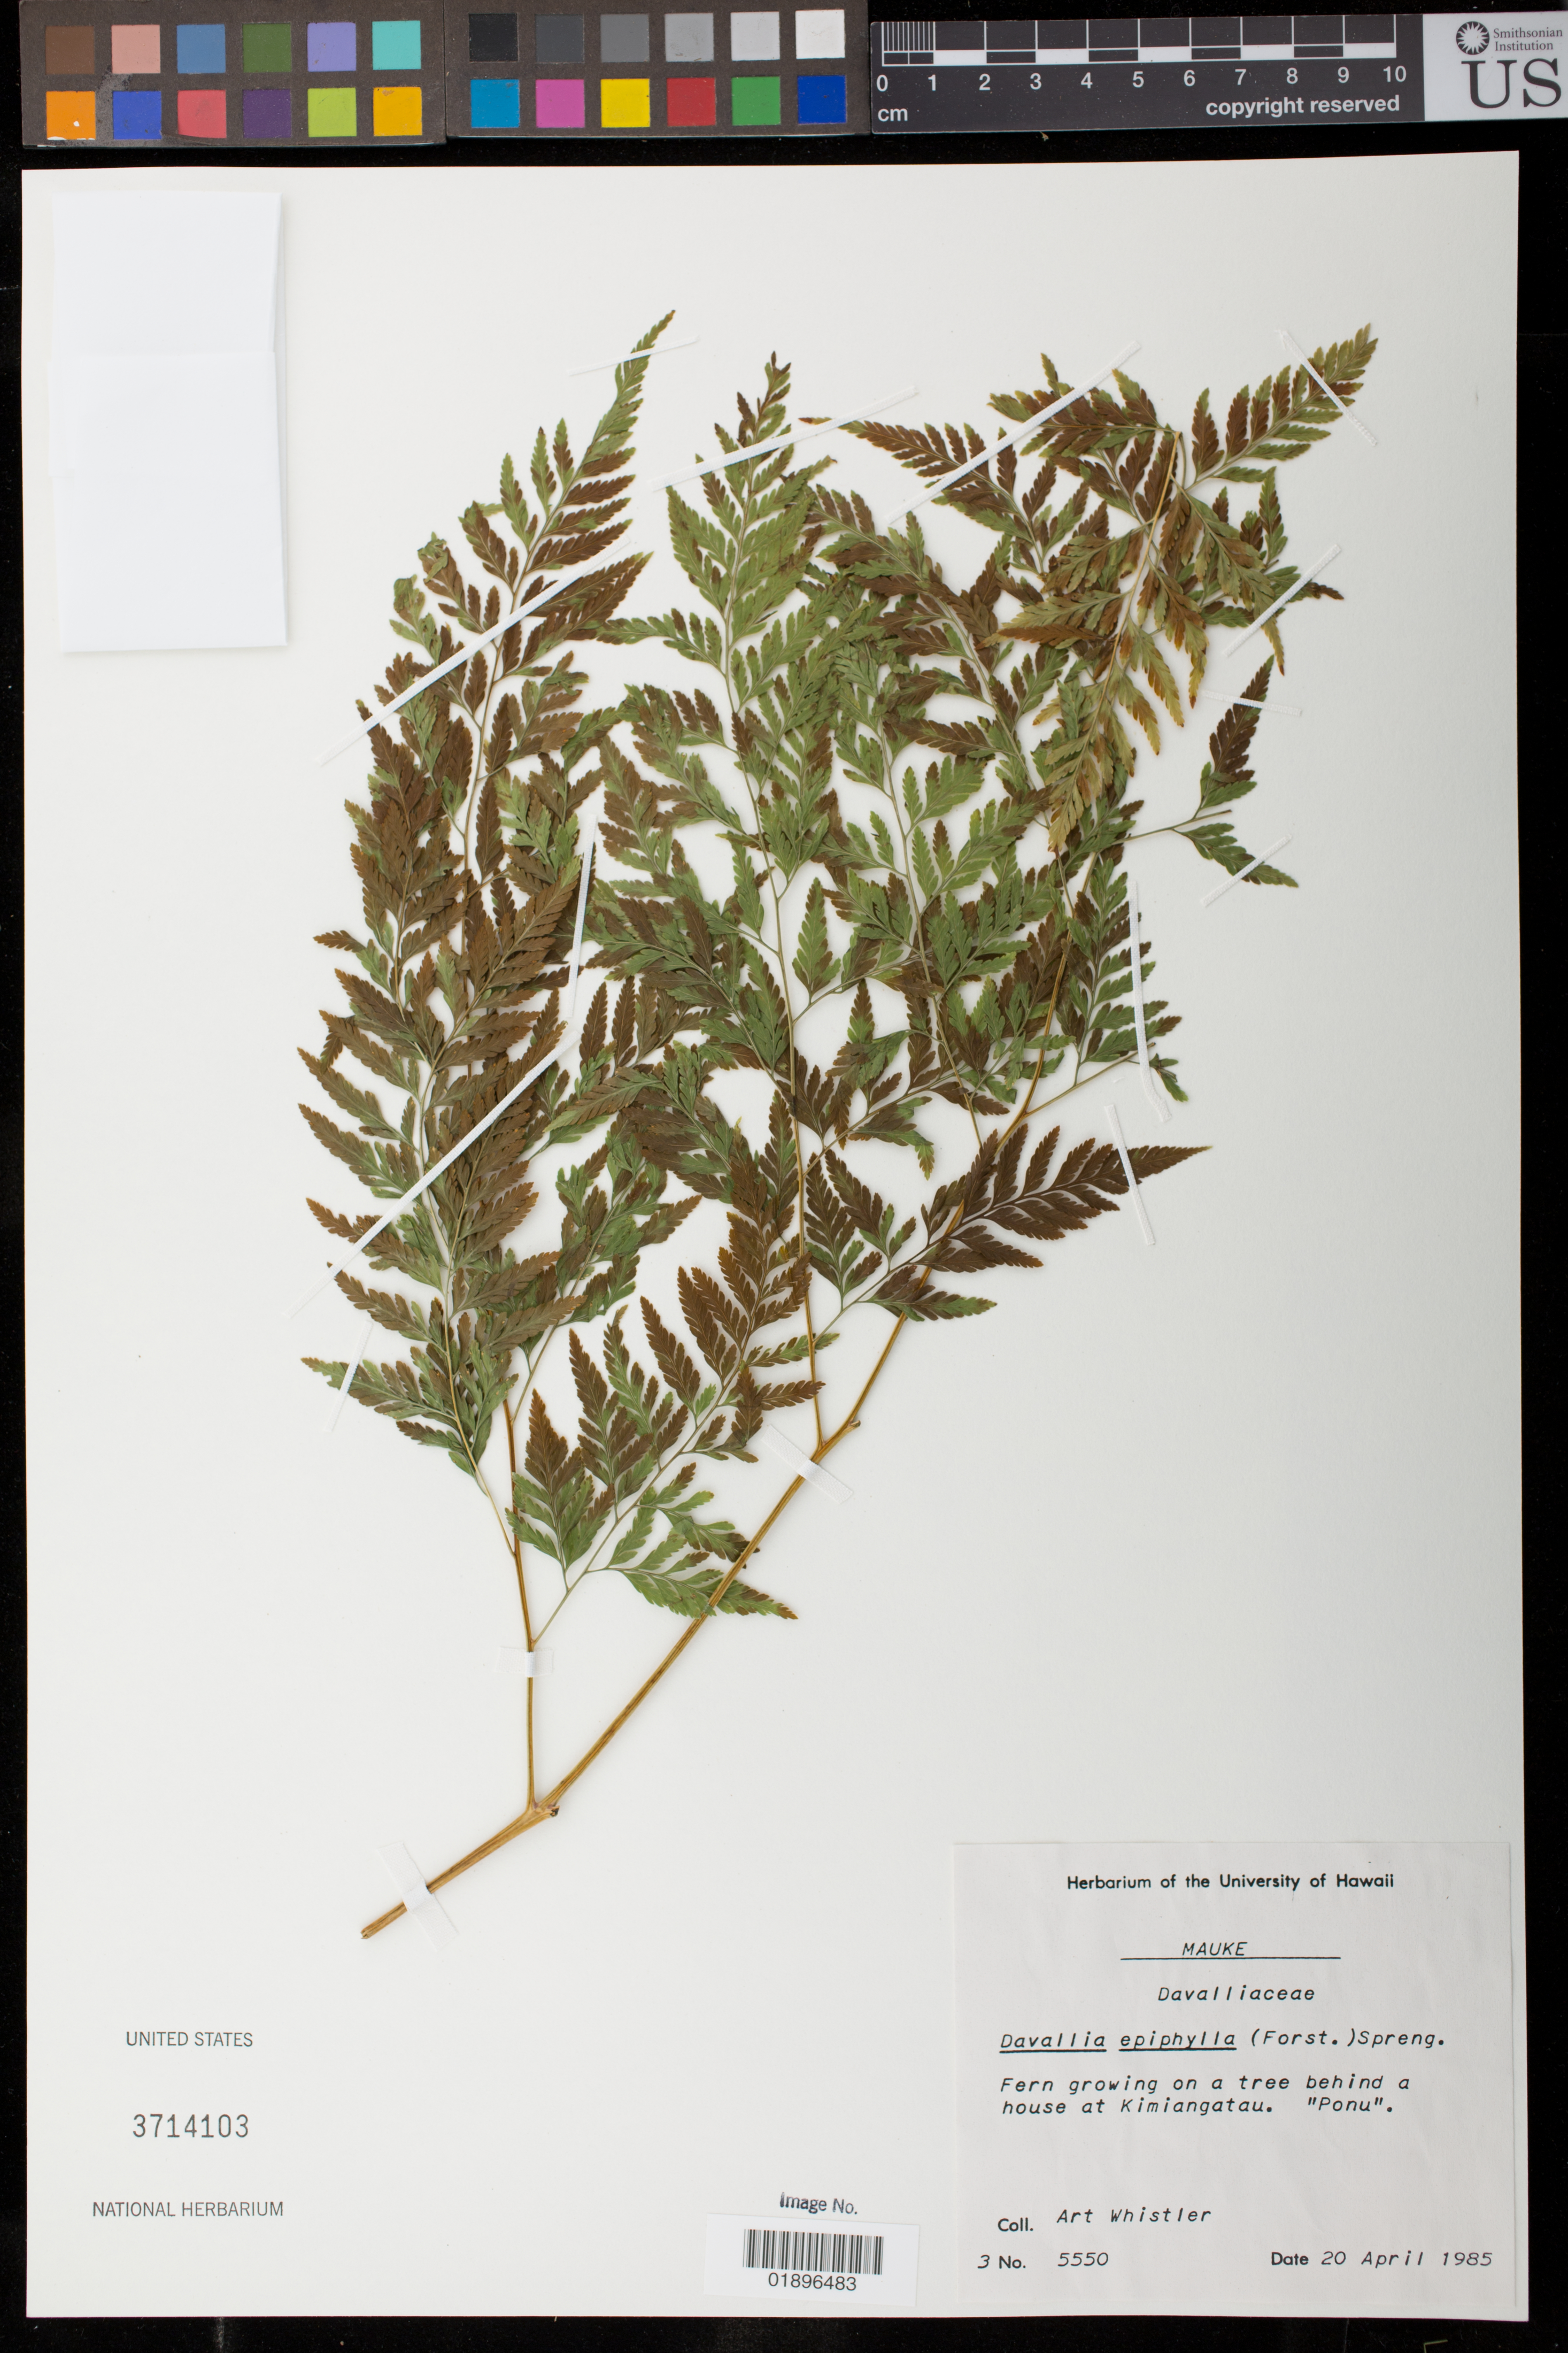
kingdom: Plantae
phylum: Tracheophyta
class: Polypodiopsida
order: Polypodiales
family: Davalliaceae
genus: Davallia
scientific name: Davallia epiphylla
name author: (Forst.) Spreng.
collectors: A. Whistler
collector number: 5550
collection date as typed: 20 Apr 1985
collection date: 1985-04-20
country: Cook Islands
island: Mauke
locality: Behind a house at Kimiangatau. "Ponu"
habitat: Growing on a tree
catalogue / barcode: US 3714103